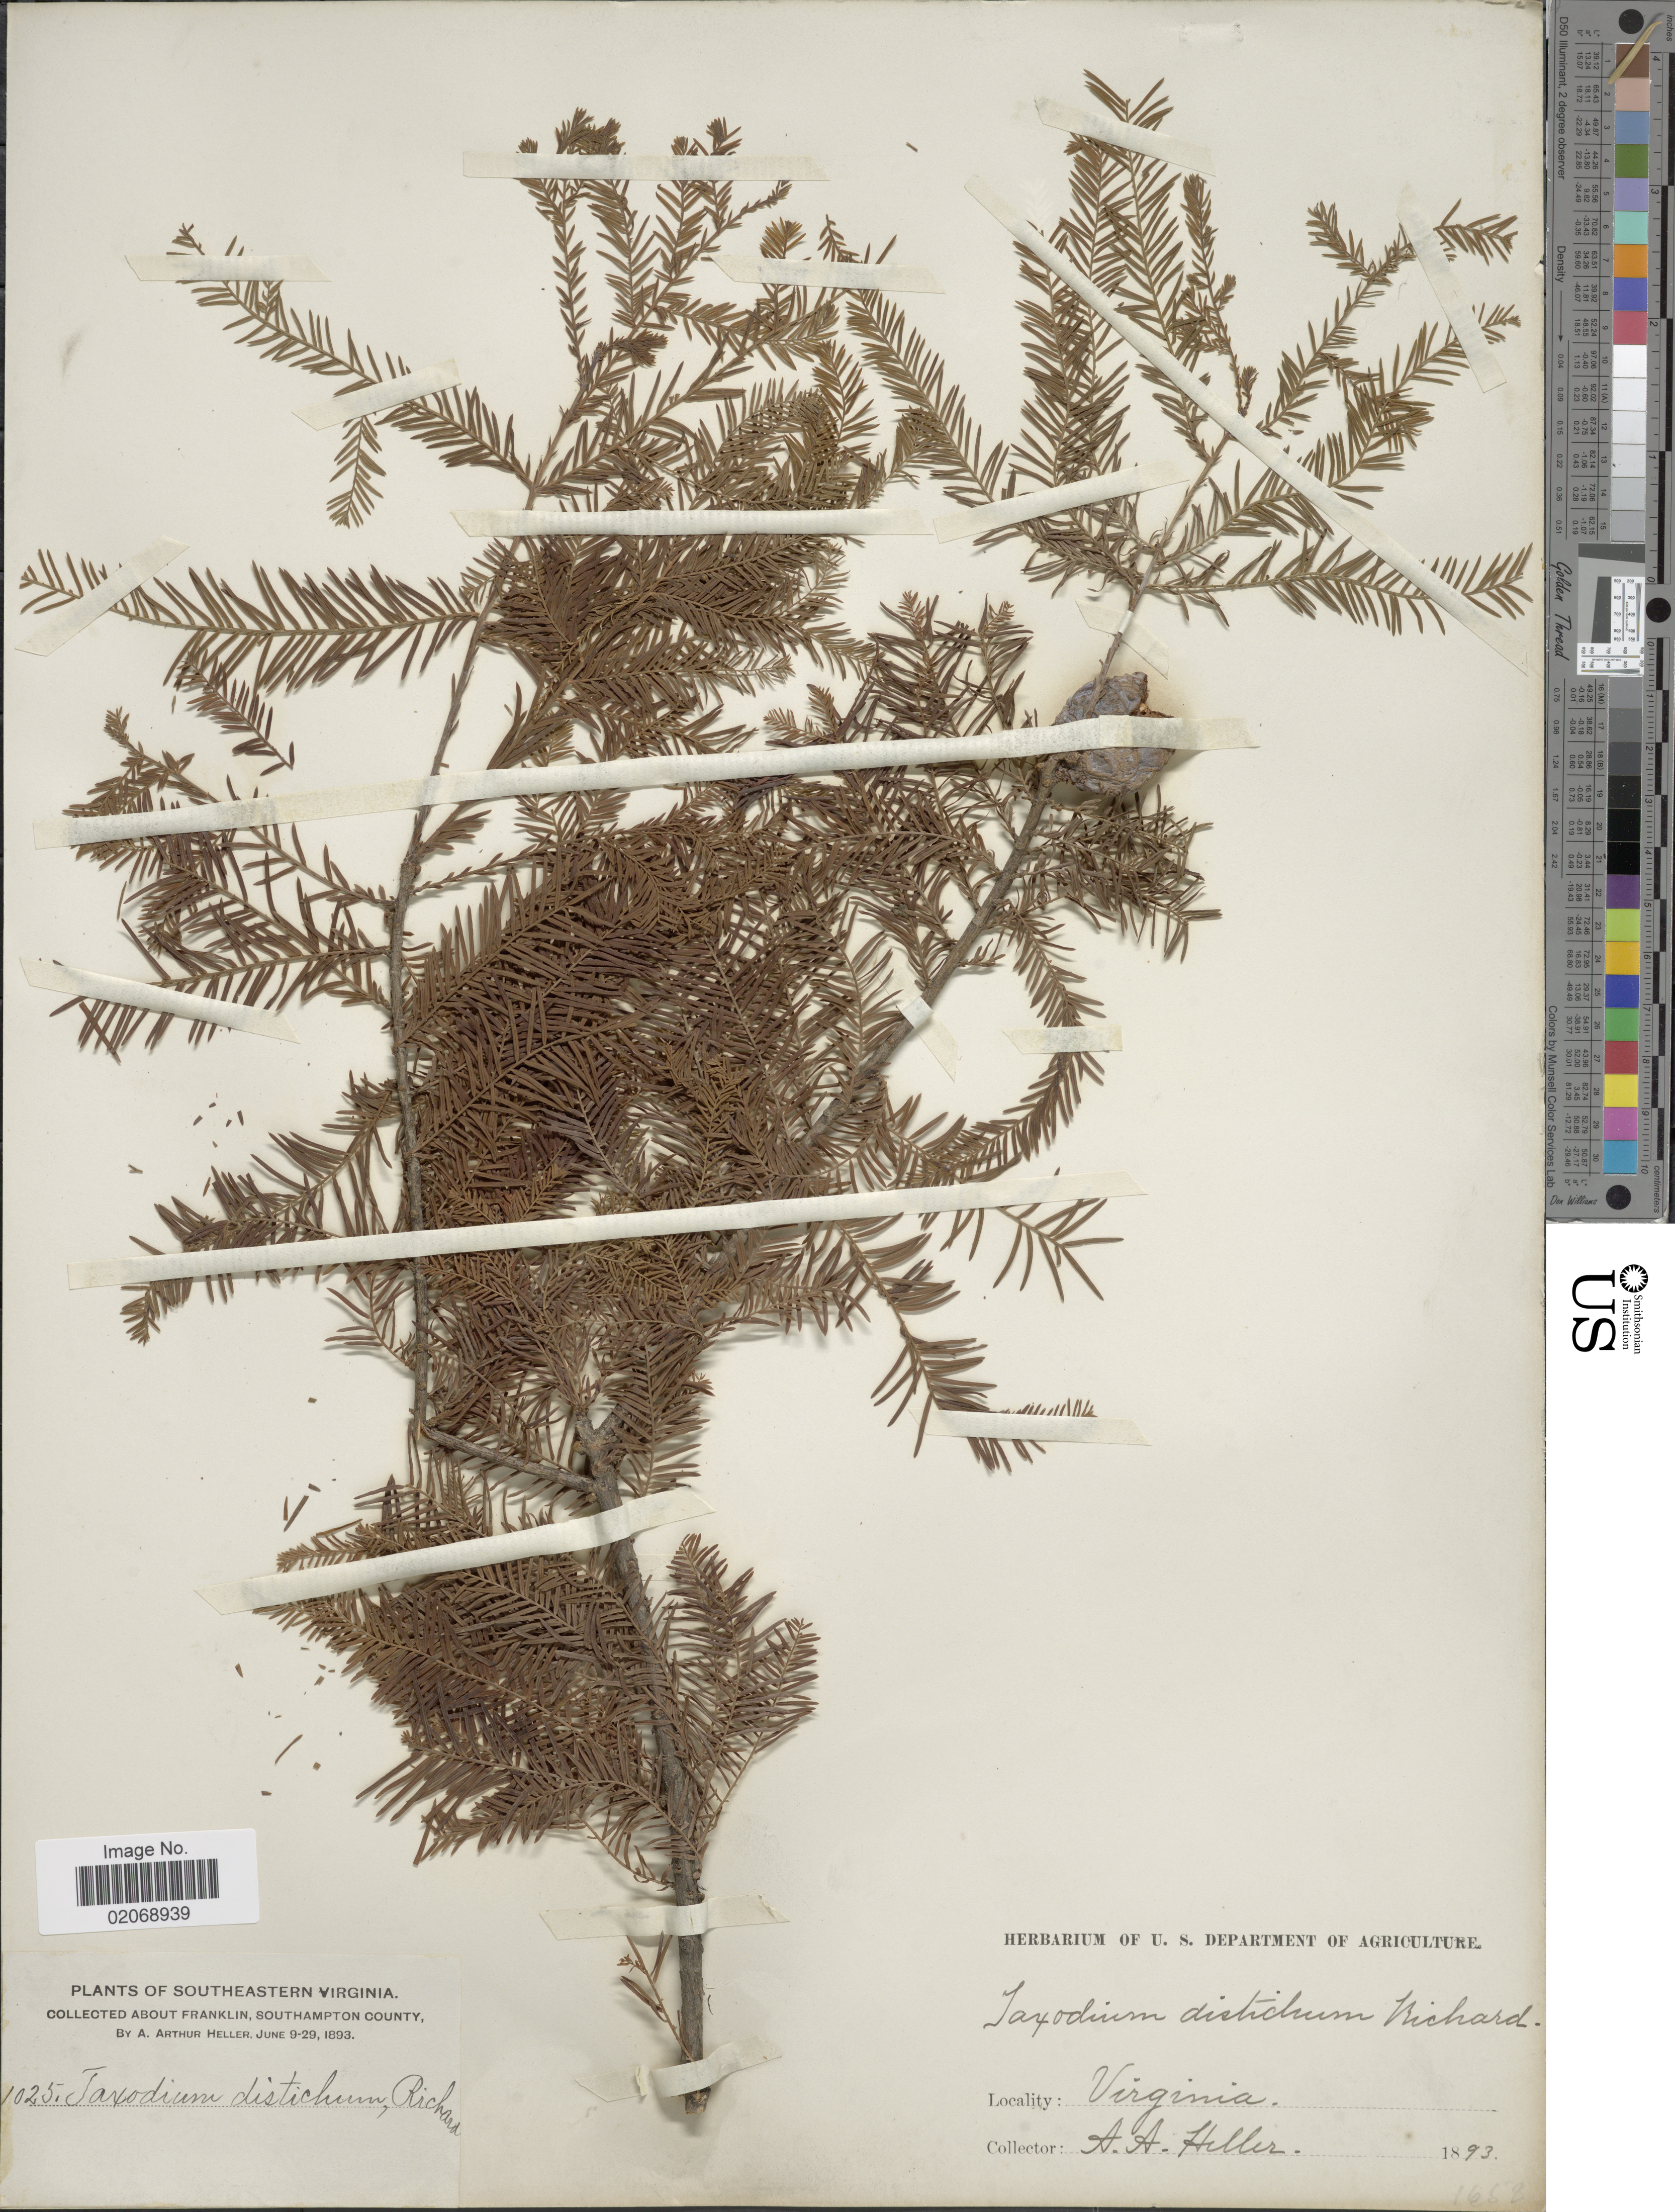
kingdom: Plantae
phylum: Tracheophyta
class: Pinopsida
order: Pinales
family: Cupressaceae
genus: Taxodium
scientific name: Taxodium distichum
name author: (L.) Rich.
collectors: A. A. Heller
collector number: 1025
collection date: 1893-06-09/1893-06-29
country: United States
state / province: Virginia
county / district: Southampton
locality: About Franklin.